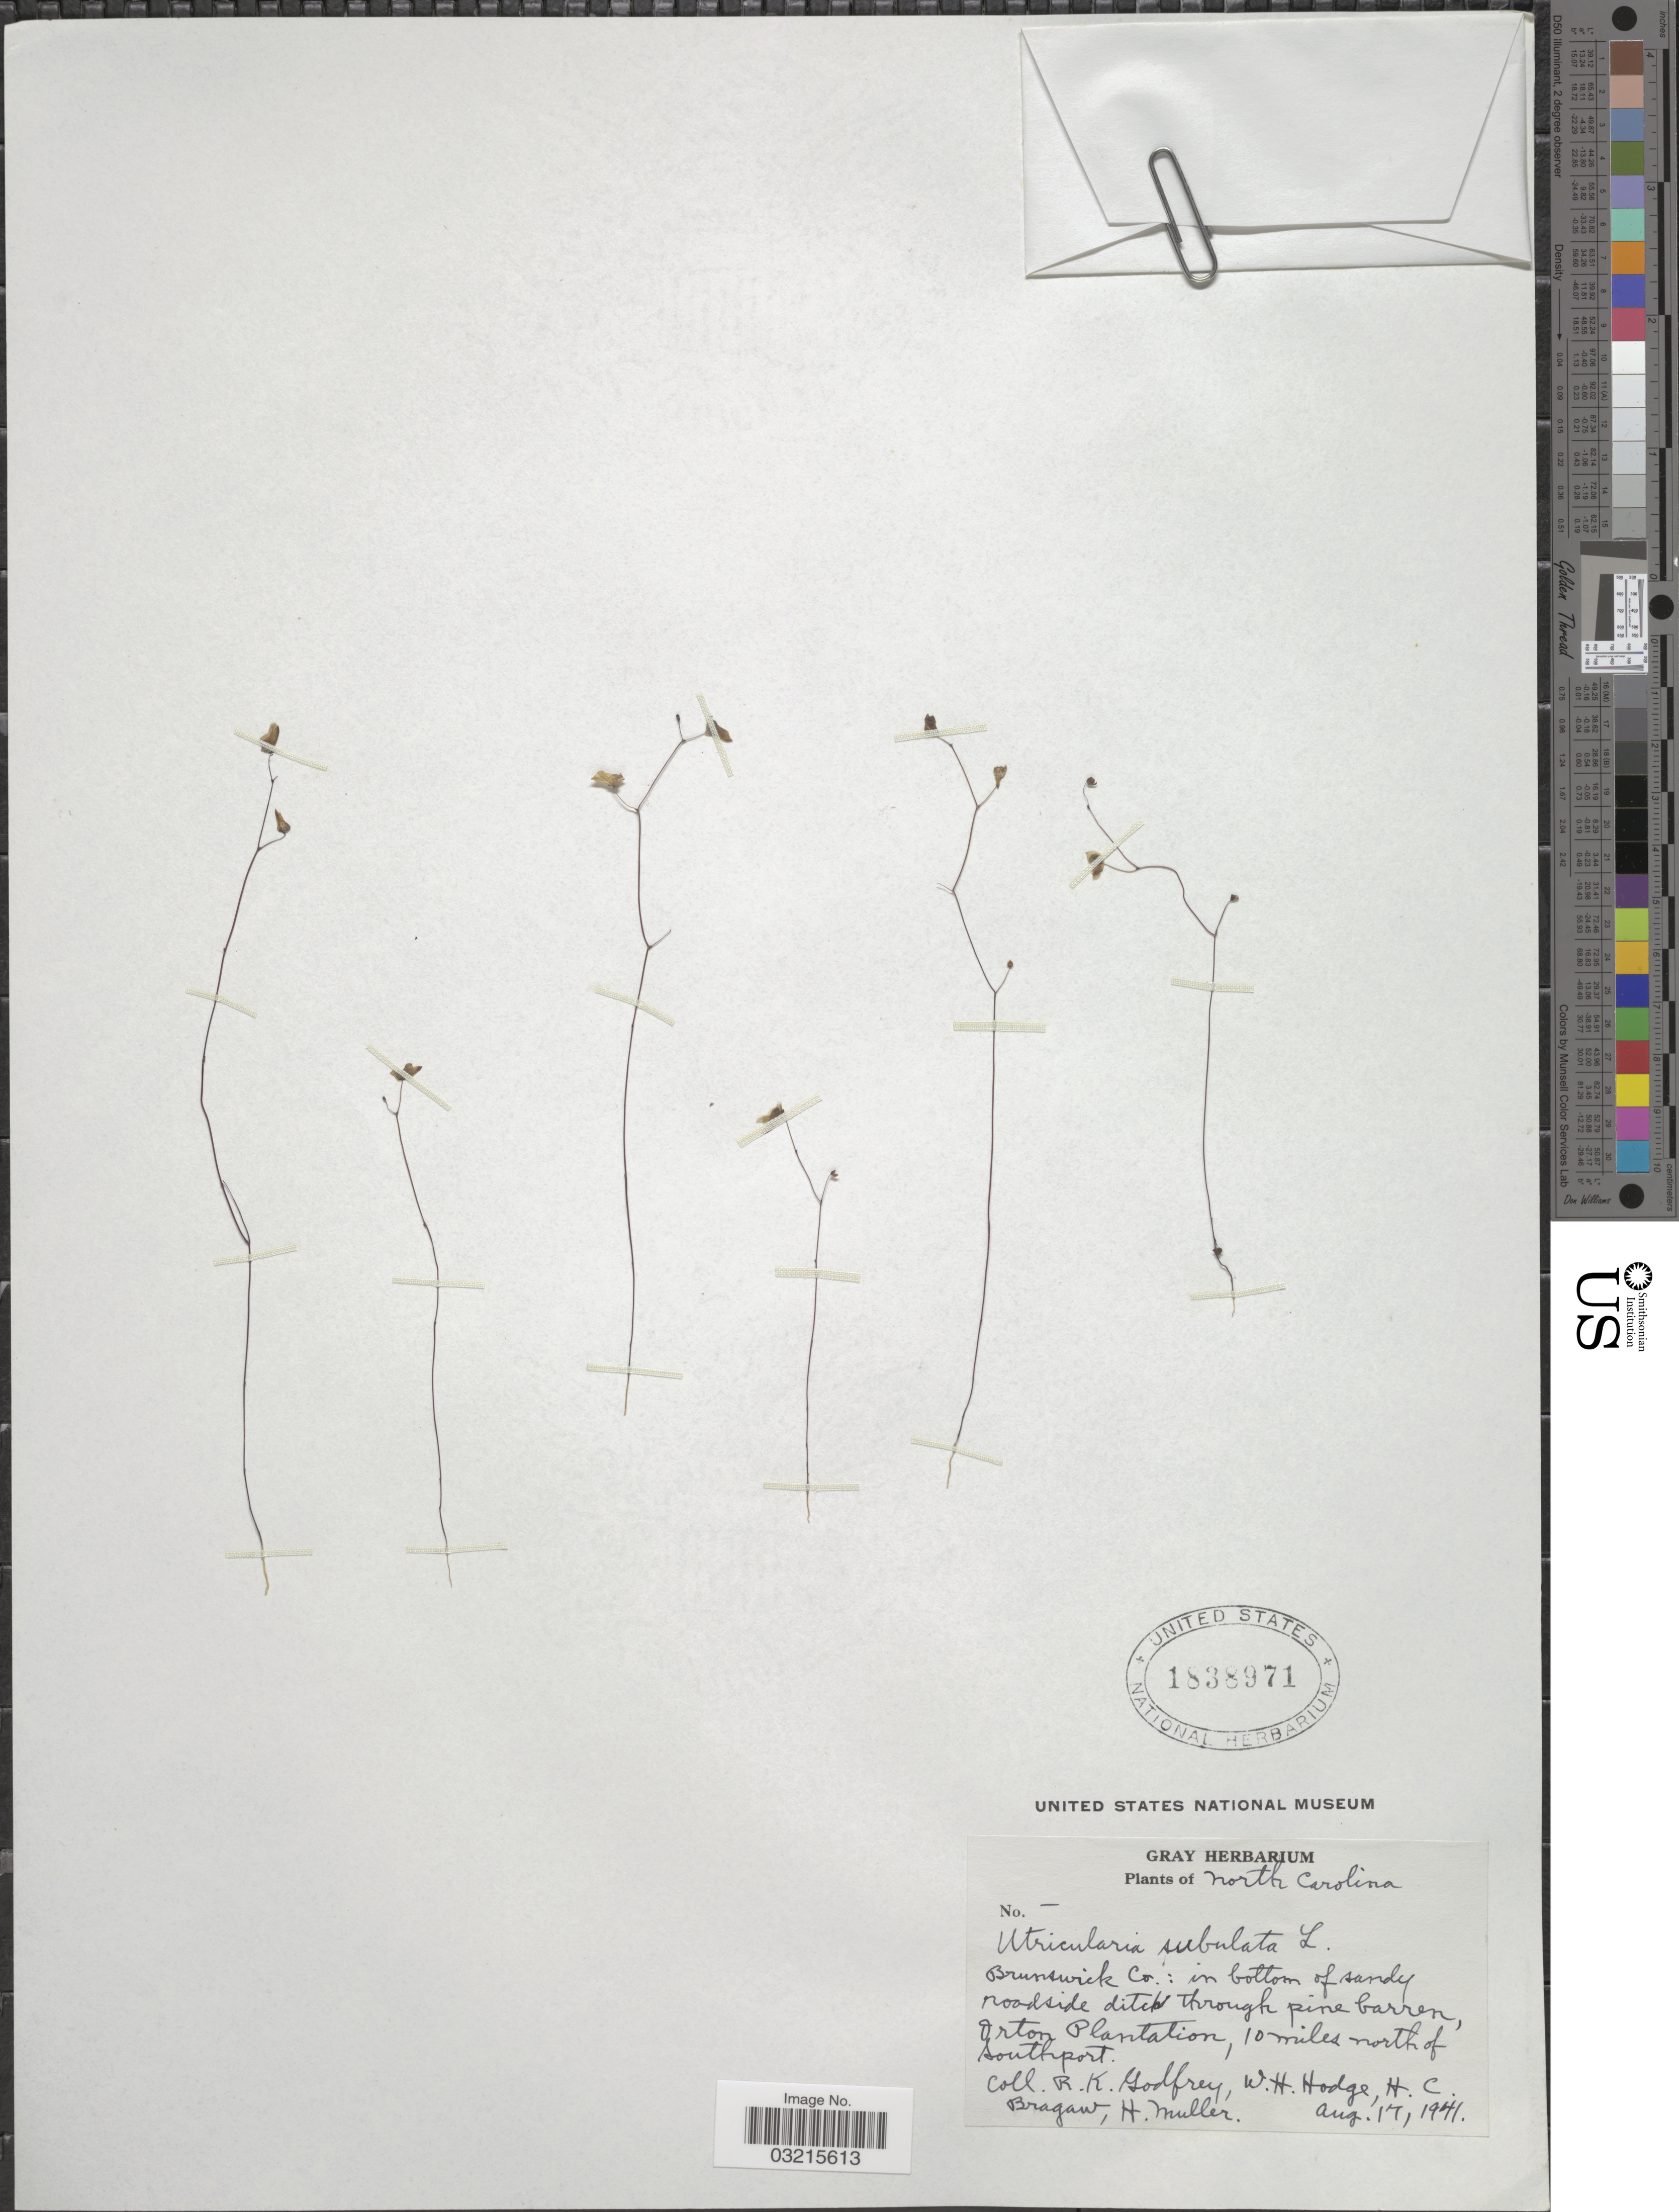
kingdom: Plantae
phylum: Tracheophyta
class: Magnoliopsida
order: Lamiales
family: Lentibulariaceae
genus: Utricularia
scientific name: Utricularia subulata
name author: L.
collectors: R. K. Godfrey, W. Hodge, H. Bragaw & H. Muller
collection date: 1941-08-17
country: United States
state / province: North Carolina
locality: Brunswick Co.: in bottom of sandy roadside ditch through pine barren, Orton Plantation, 10 miles north of Southport.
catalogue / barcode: US 1838971